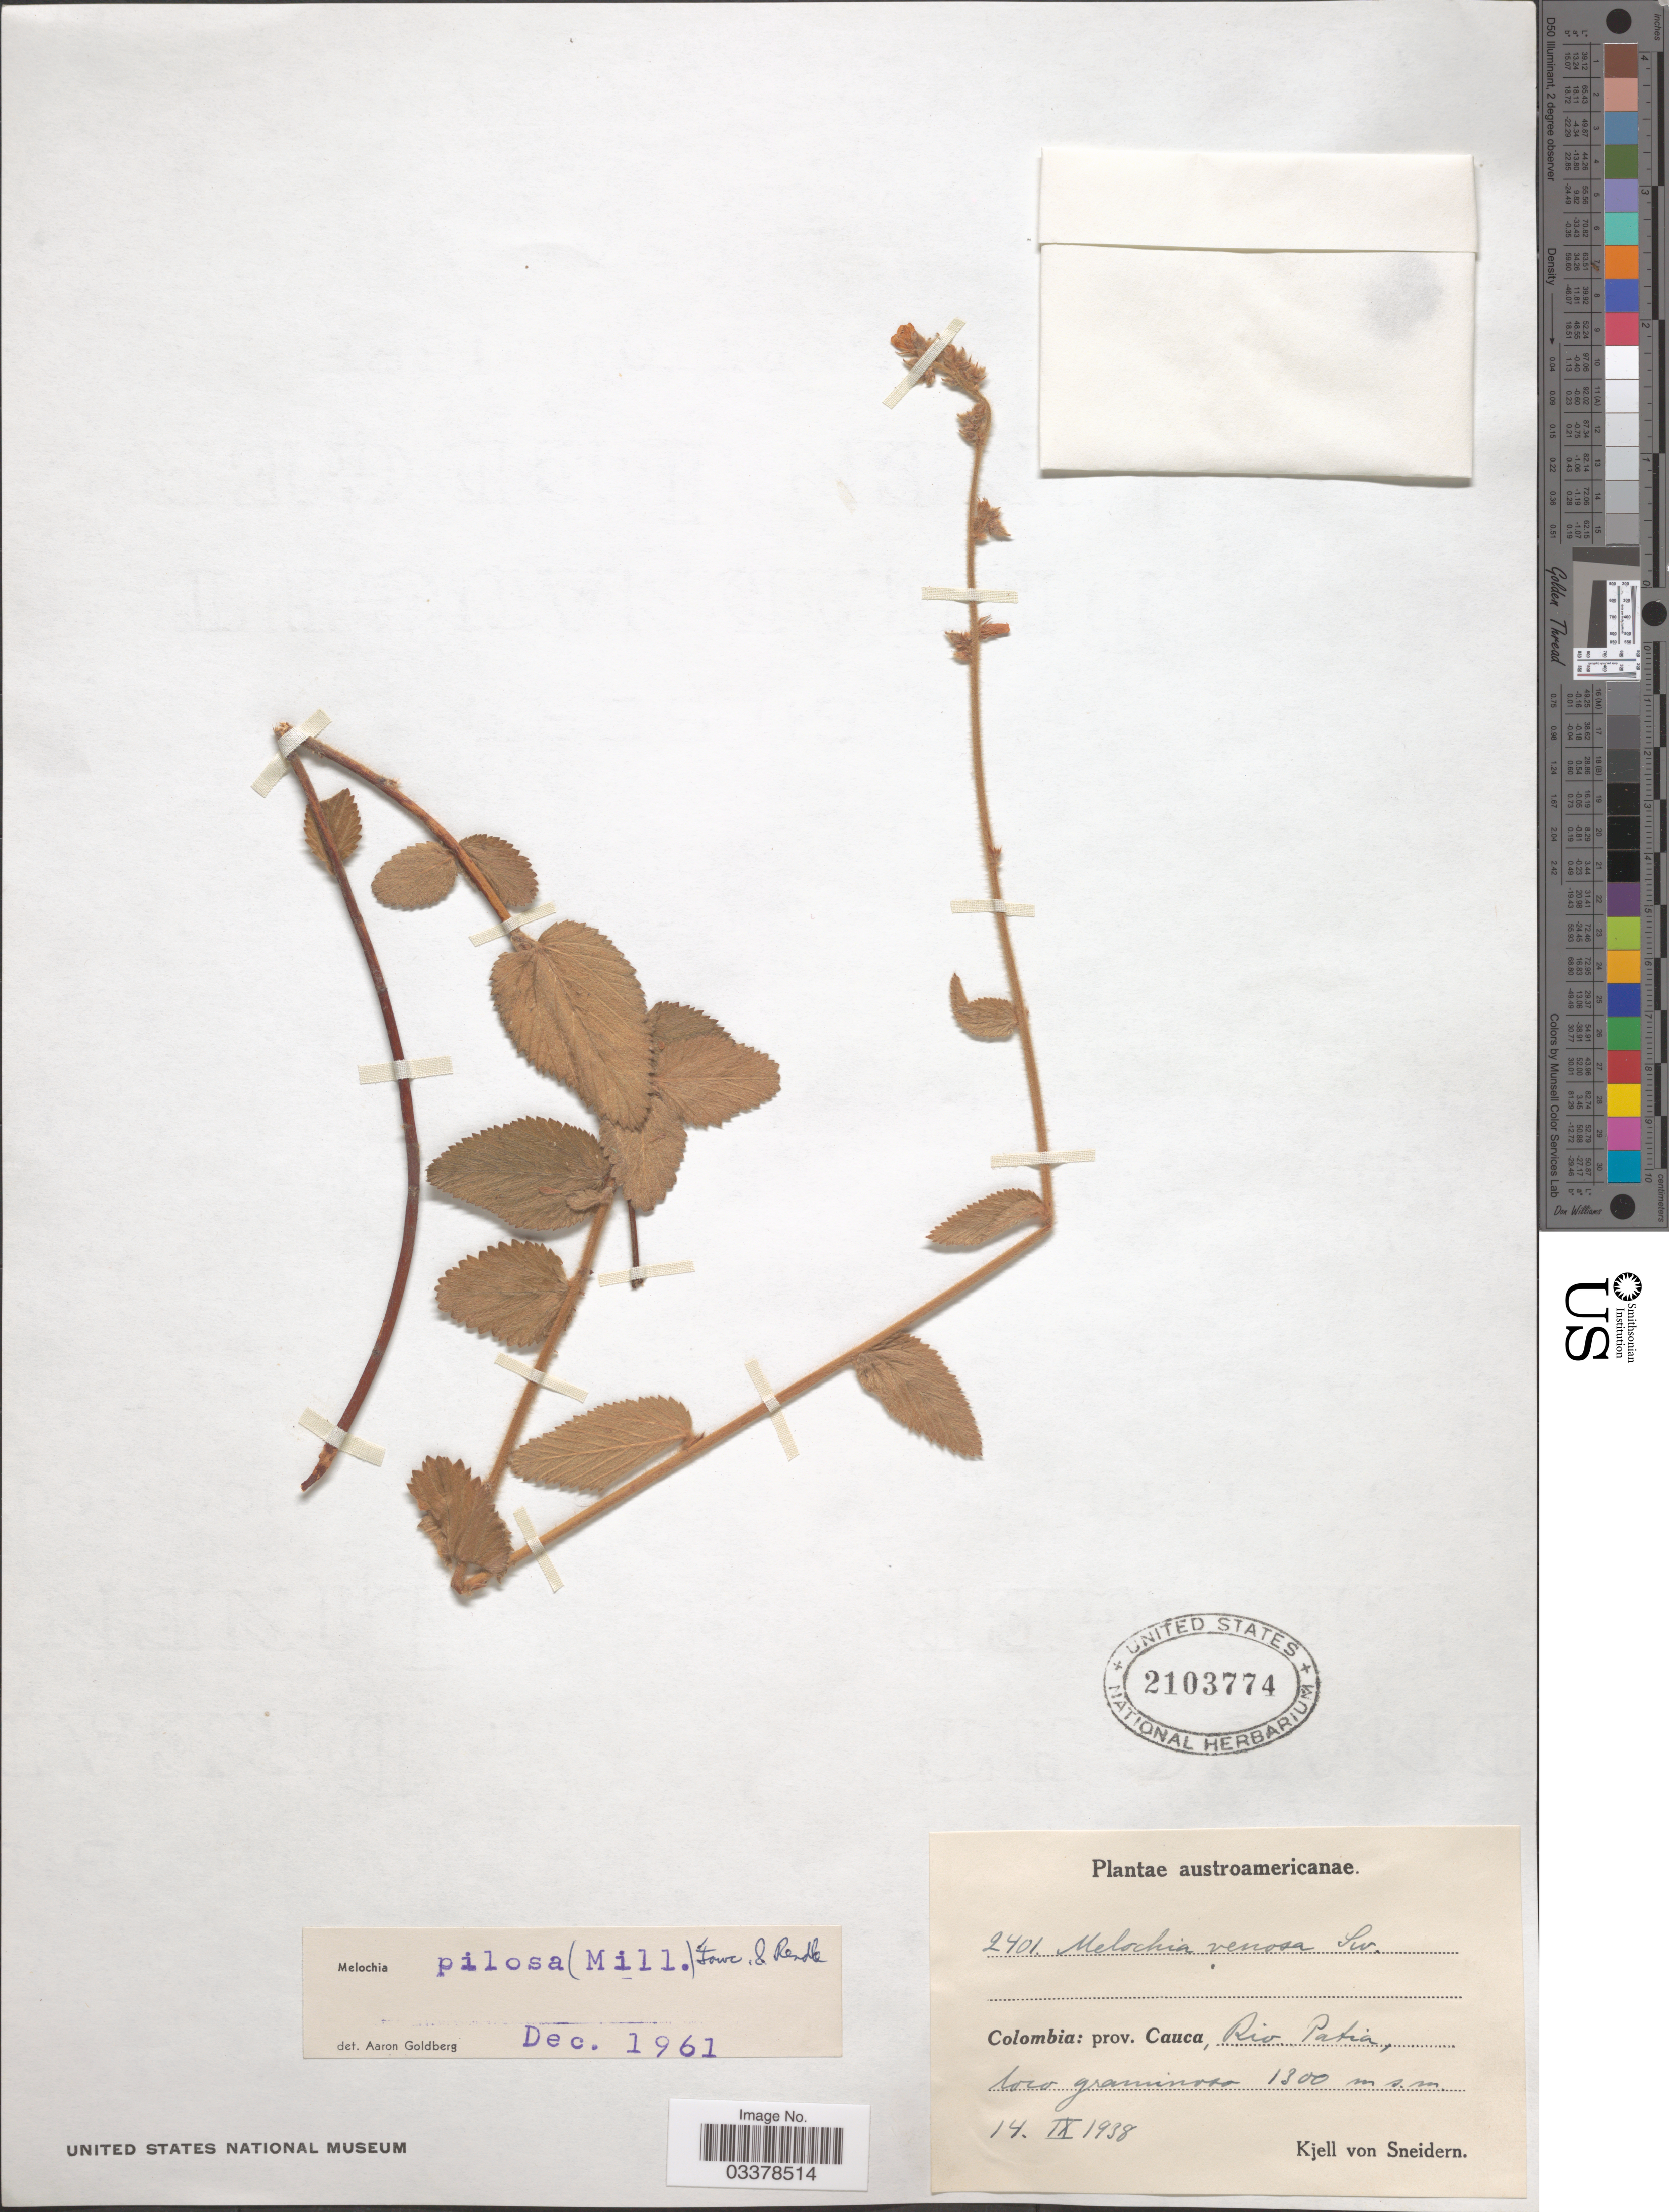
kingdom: Plantae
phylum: Tracheophyta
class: Magnoliopsida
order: Malvales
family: Malvaceae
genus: Melochia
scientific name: Melochia pilosa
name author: (Mill.) Fawc. & Rendle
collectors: K. von Sneidern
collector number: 2401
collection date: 1938-09-14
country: Colombia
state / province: Cauca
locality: Rio Patia, loco graminoso.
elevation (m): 1300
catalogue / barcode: US 2103774